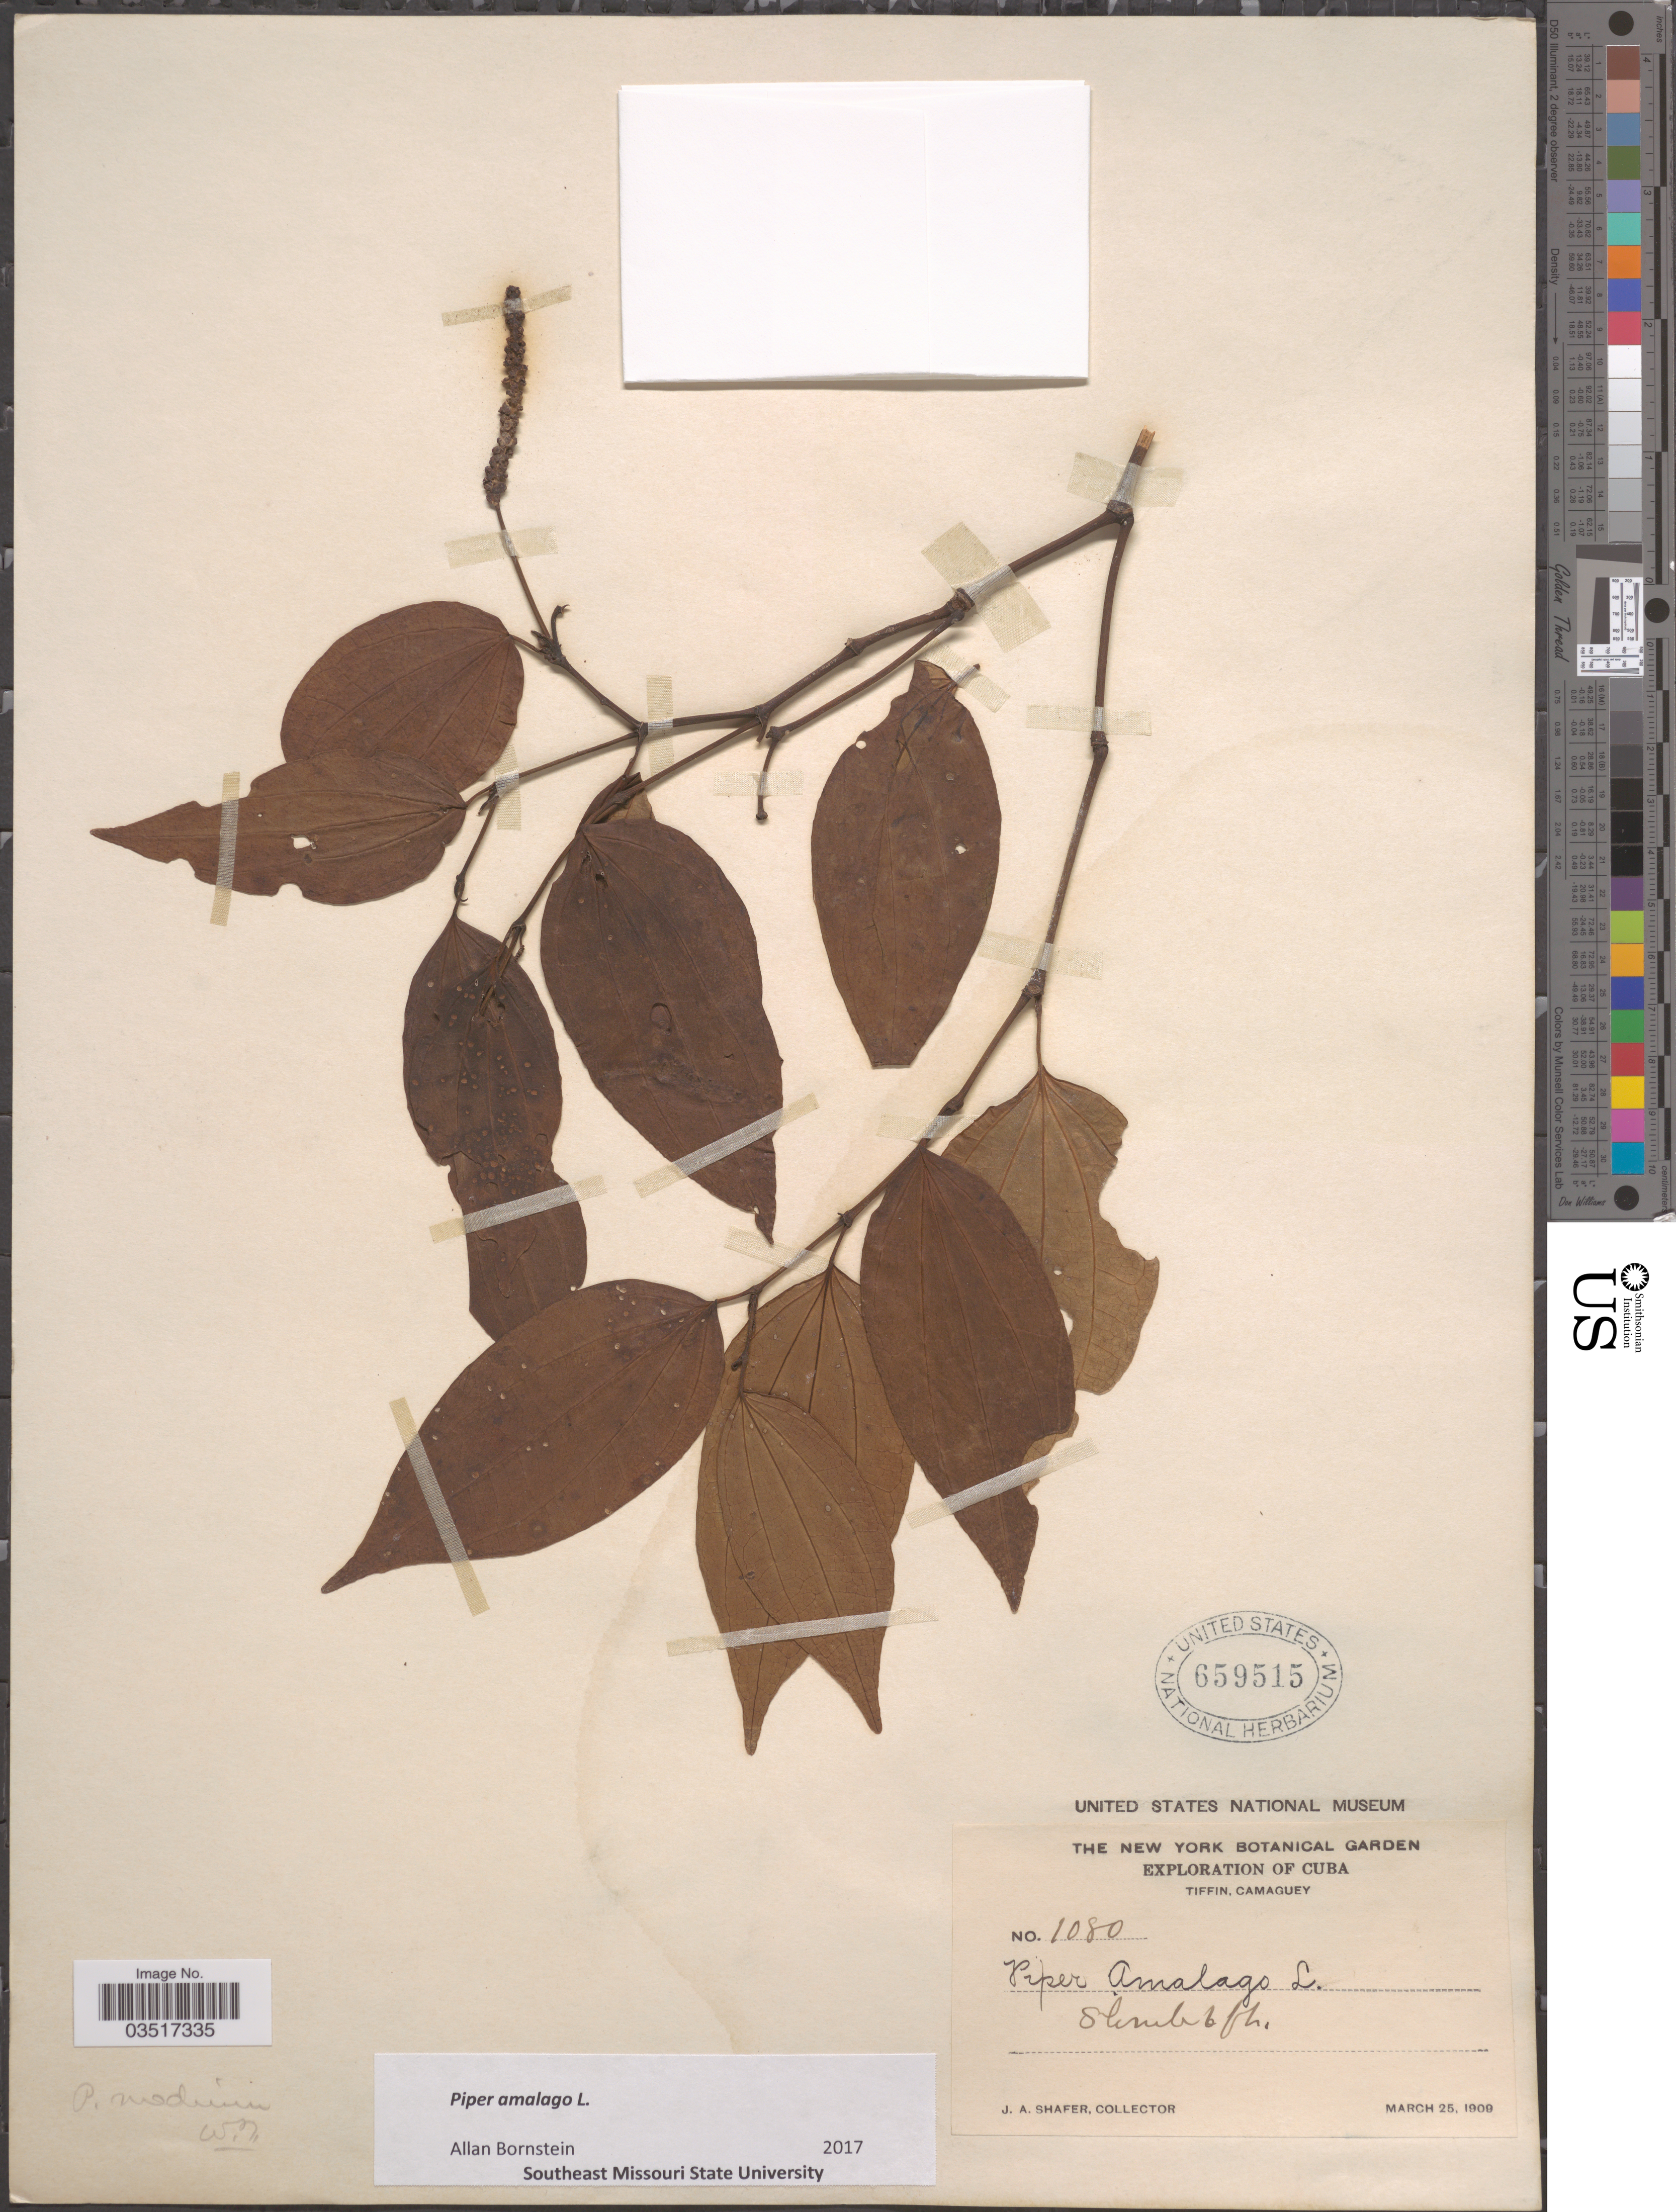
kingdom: Plantae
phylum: Tracheophyta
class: Magnoliopsida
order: Piperales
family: Piperaceae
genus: Piper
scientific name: Piper amalago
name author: L.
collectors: J. A. Shafer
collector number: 1080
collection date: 1909-03-25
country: Cuba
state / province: Camagüey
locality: Tiffin.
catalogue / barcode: US 659515